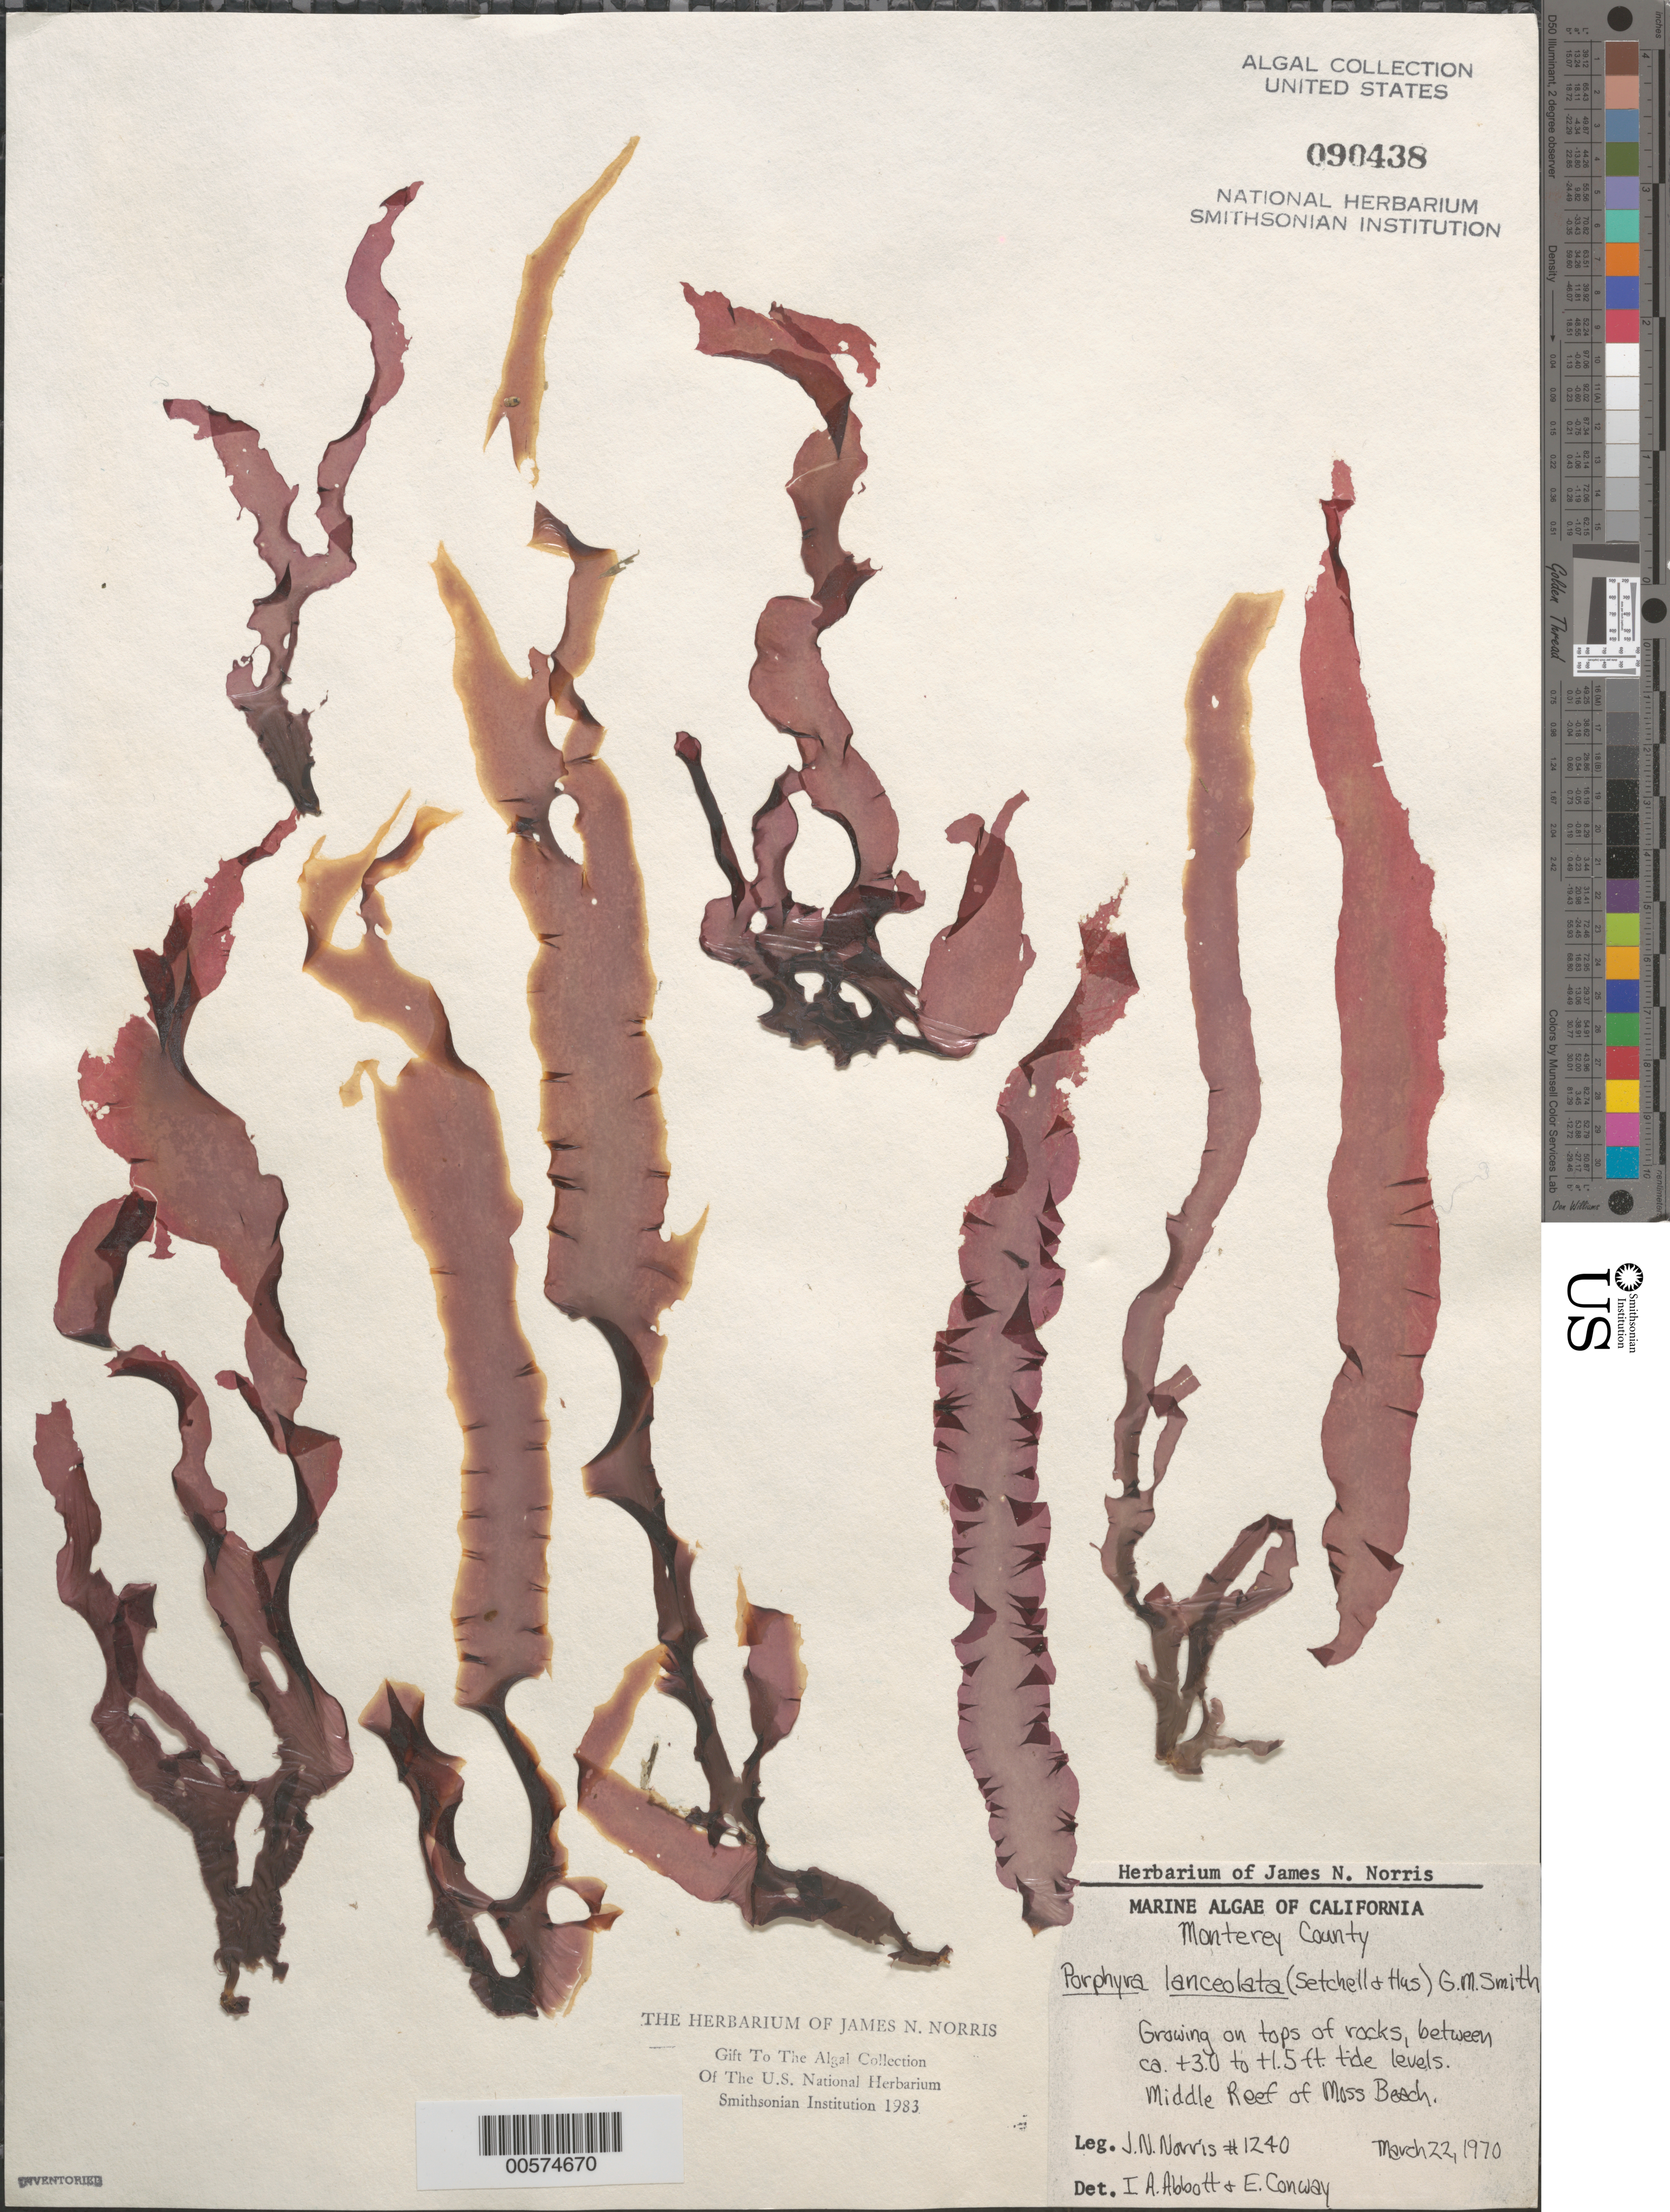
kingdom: Plantae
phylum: Rhodophyta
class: Bangiophyceae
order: Bangiales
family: Bangiaceae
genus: Pyropia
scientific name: Pyropia lanceolata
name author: (Setchell & Hus) S.C. Lindstrom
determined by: Algae name updating Project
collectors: J. N. Norris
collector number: JN-1240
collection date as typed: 22 Mar 1970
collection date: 1970-03-22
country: United States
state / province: California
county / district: Monterey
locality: Middle Reef of Moss Beach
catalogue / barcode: US 90438